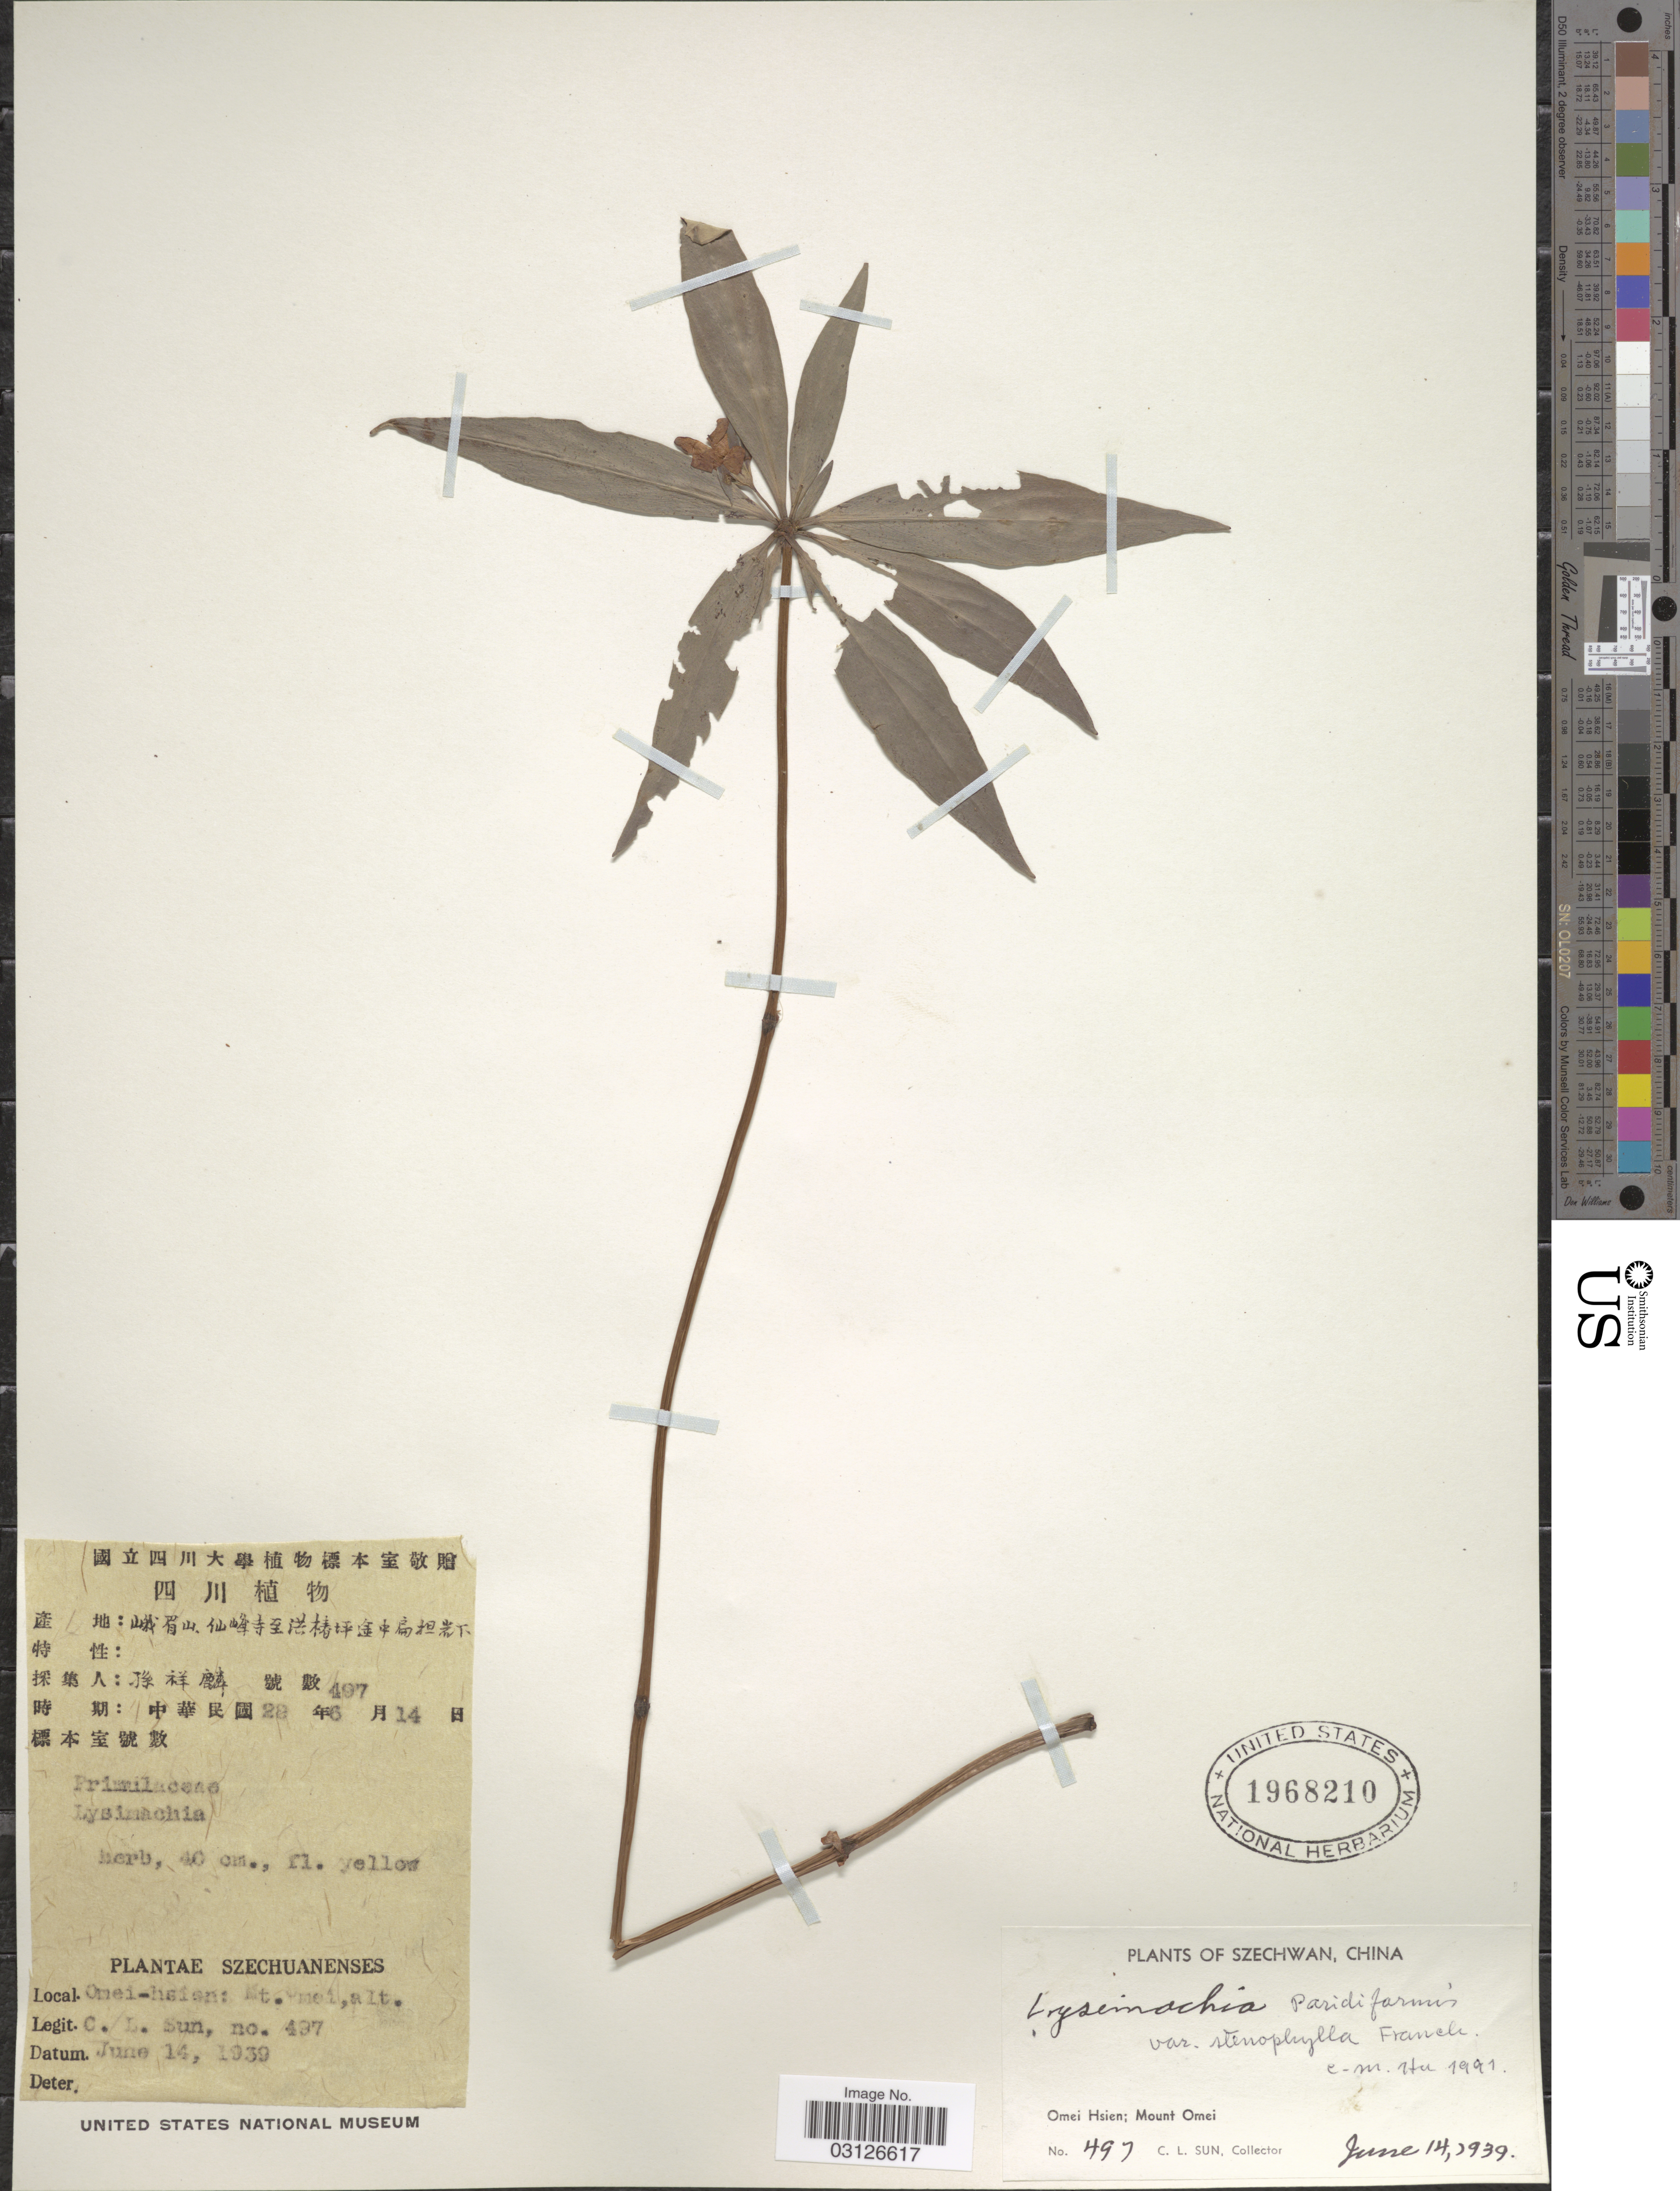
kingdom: Plantae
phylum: Tracheophyta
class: Magnoliopsida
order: Ericales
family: Primulaceae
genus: Lysimachia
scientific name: Lysimachia paridiformis var. stenophylla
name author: Franch.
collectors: C. Sun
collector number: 497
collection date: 1939-06-14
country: China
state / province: Sichuan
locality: Szechwan. Omei Hsien; Mount Omei.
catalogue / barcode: US 1968210